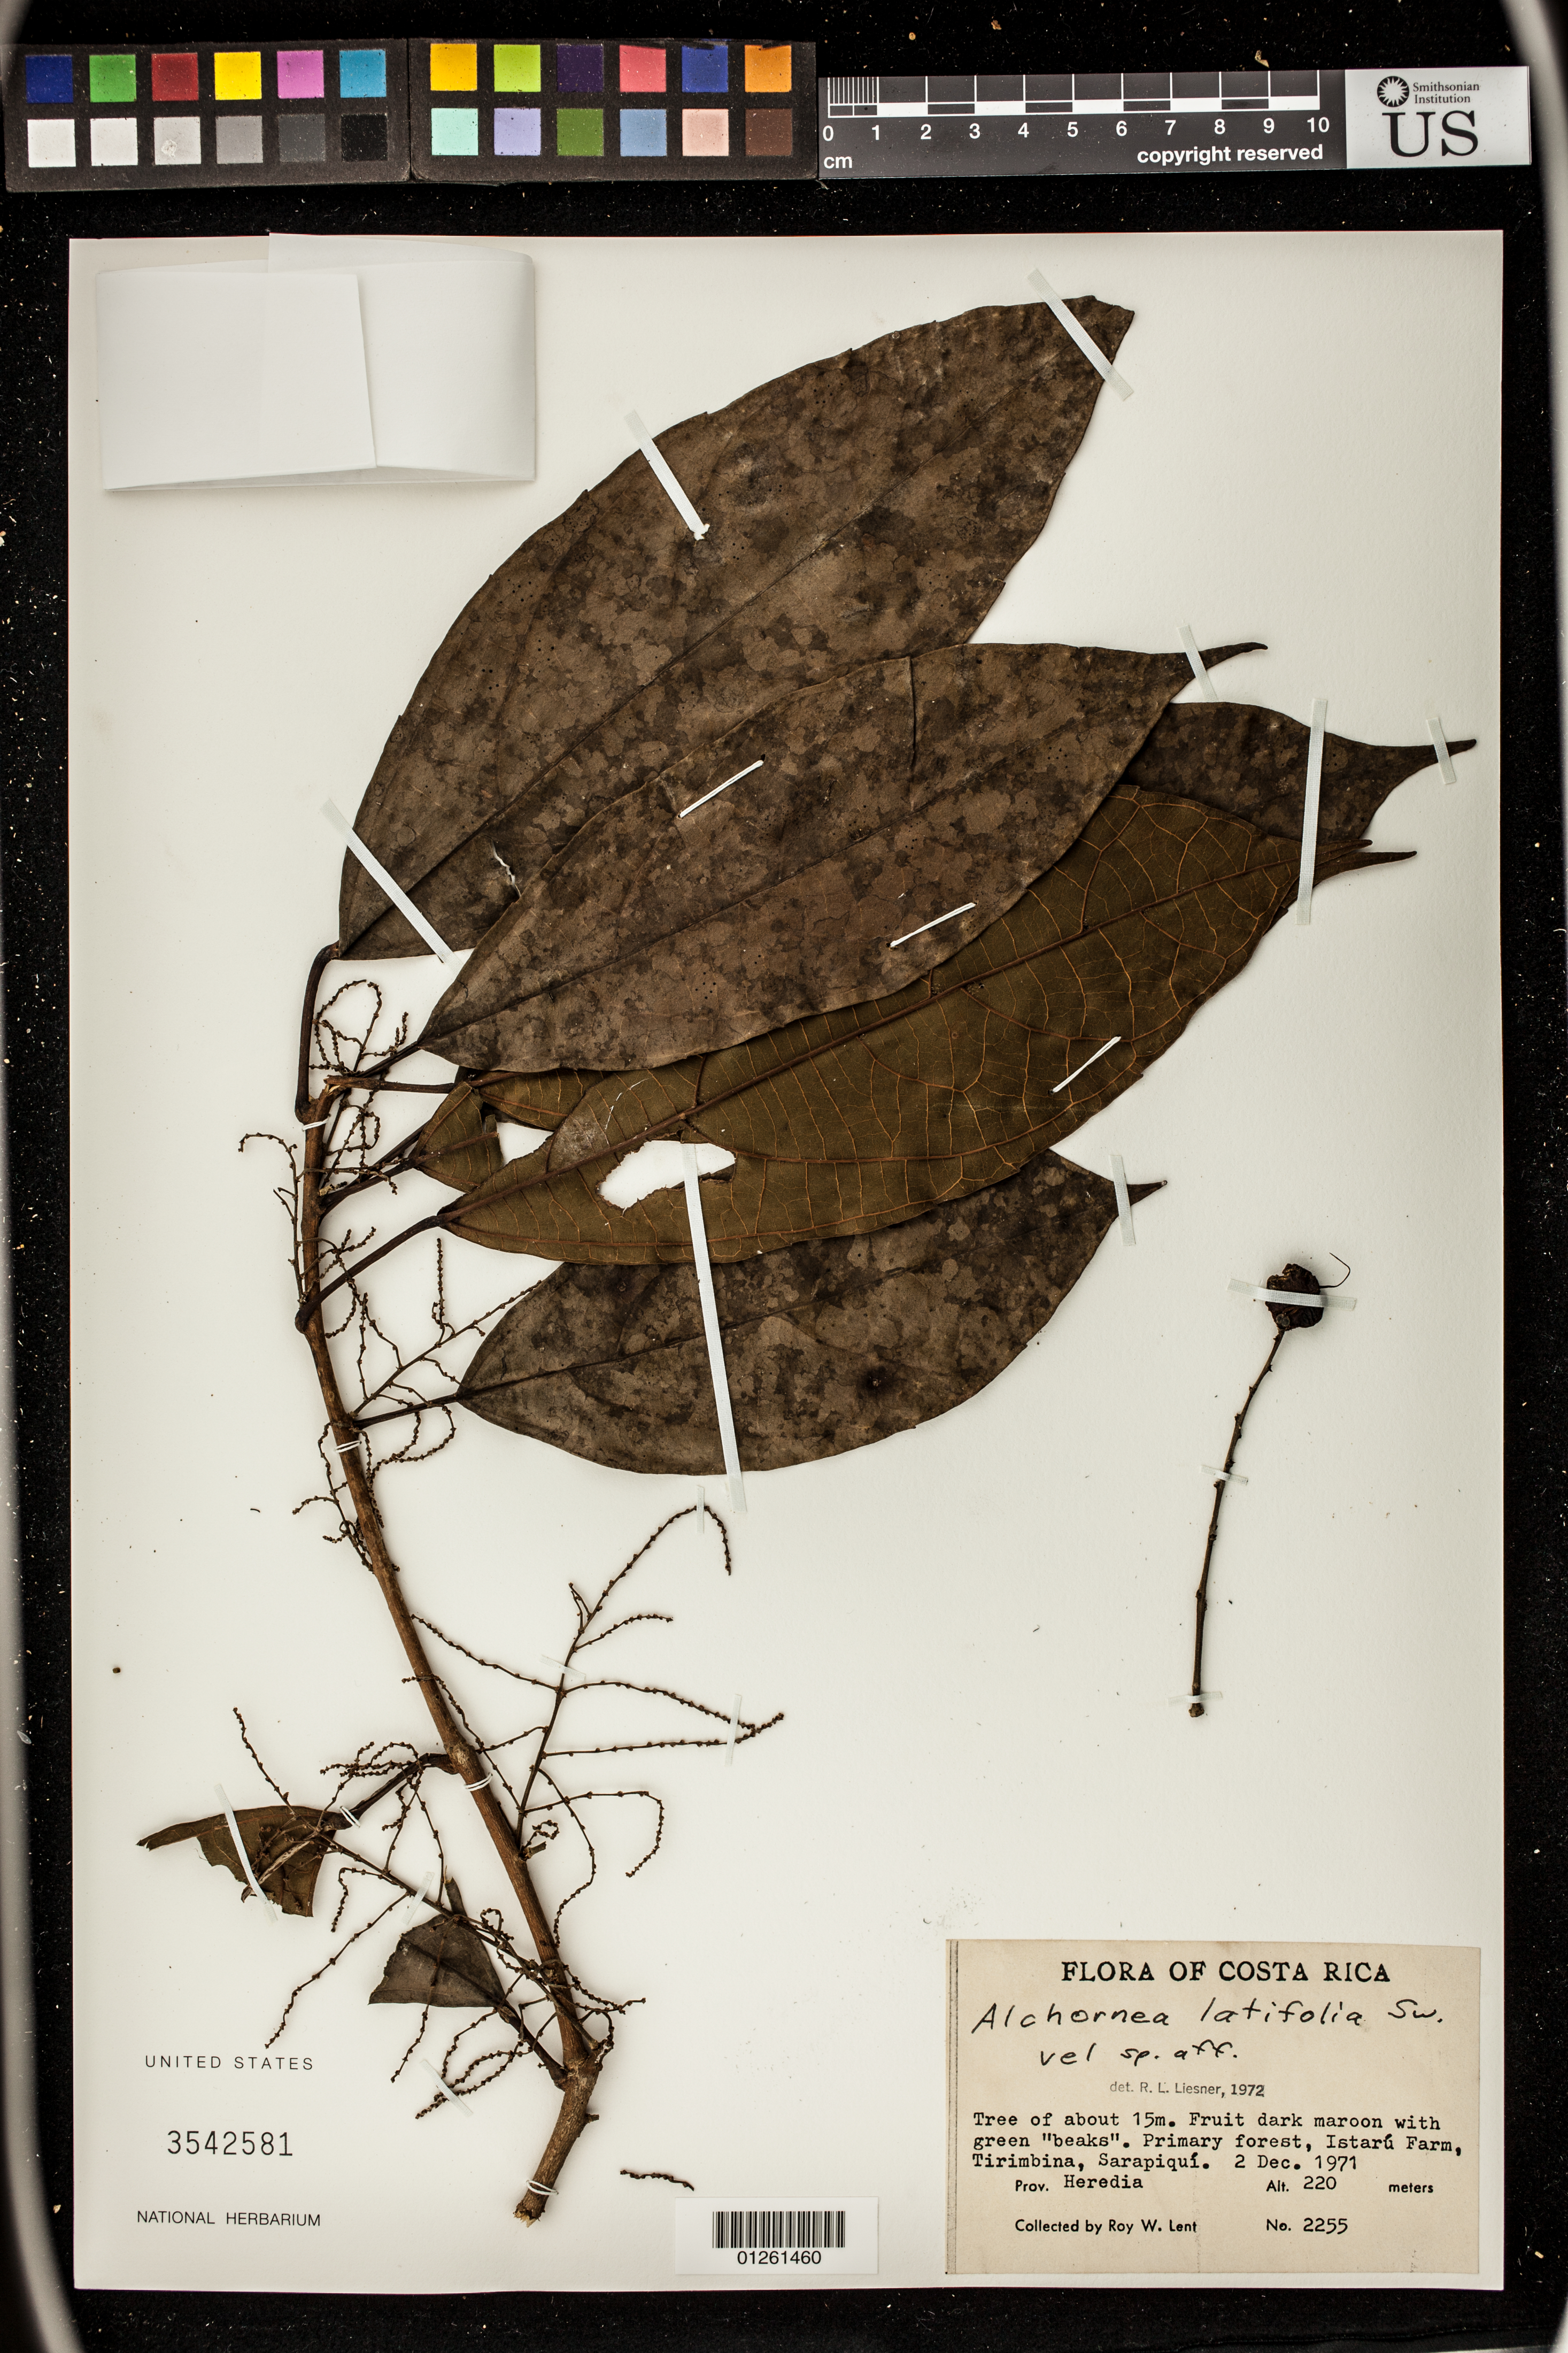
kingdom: Plantae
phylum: Tracheophyta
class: Magnoliopsida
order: Malpighiales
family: Euphorbiaceae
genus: Alchornea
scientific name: Alchornea latifolia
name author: Sw.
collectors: R. W. Lent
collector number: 2255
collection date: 1971-12-02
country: Costa Rica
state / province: Heredia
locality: Istaru Farm, Tirimbina, Sarapiqui.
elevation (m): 220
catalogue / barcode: US 3542581